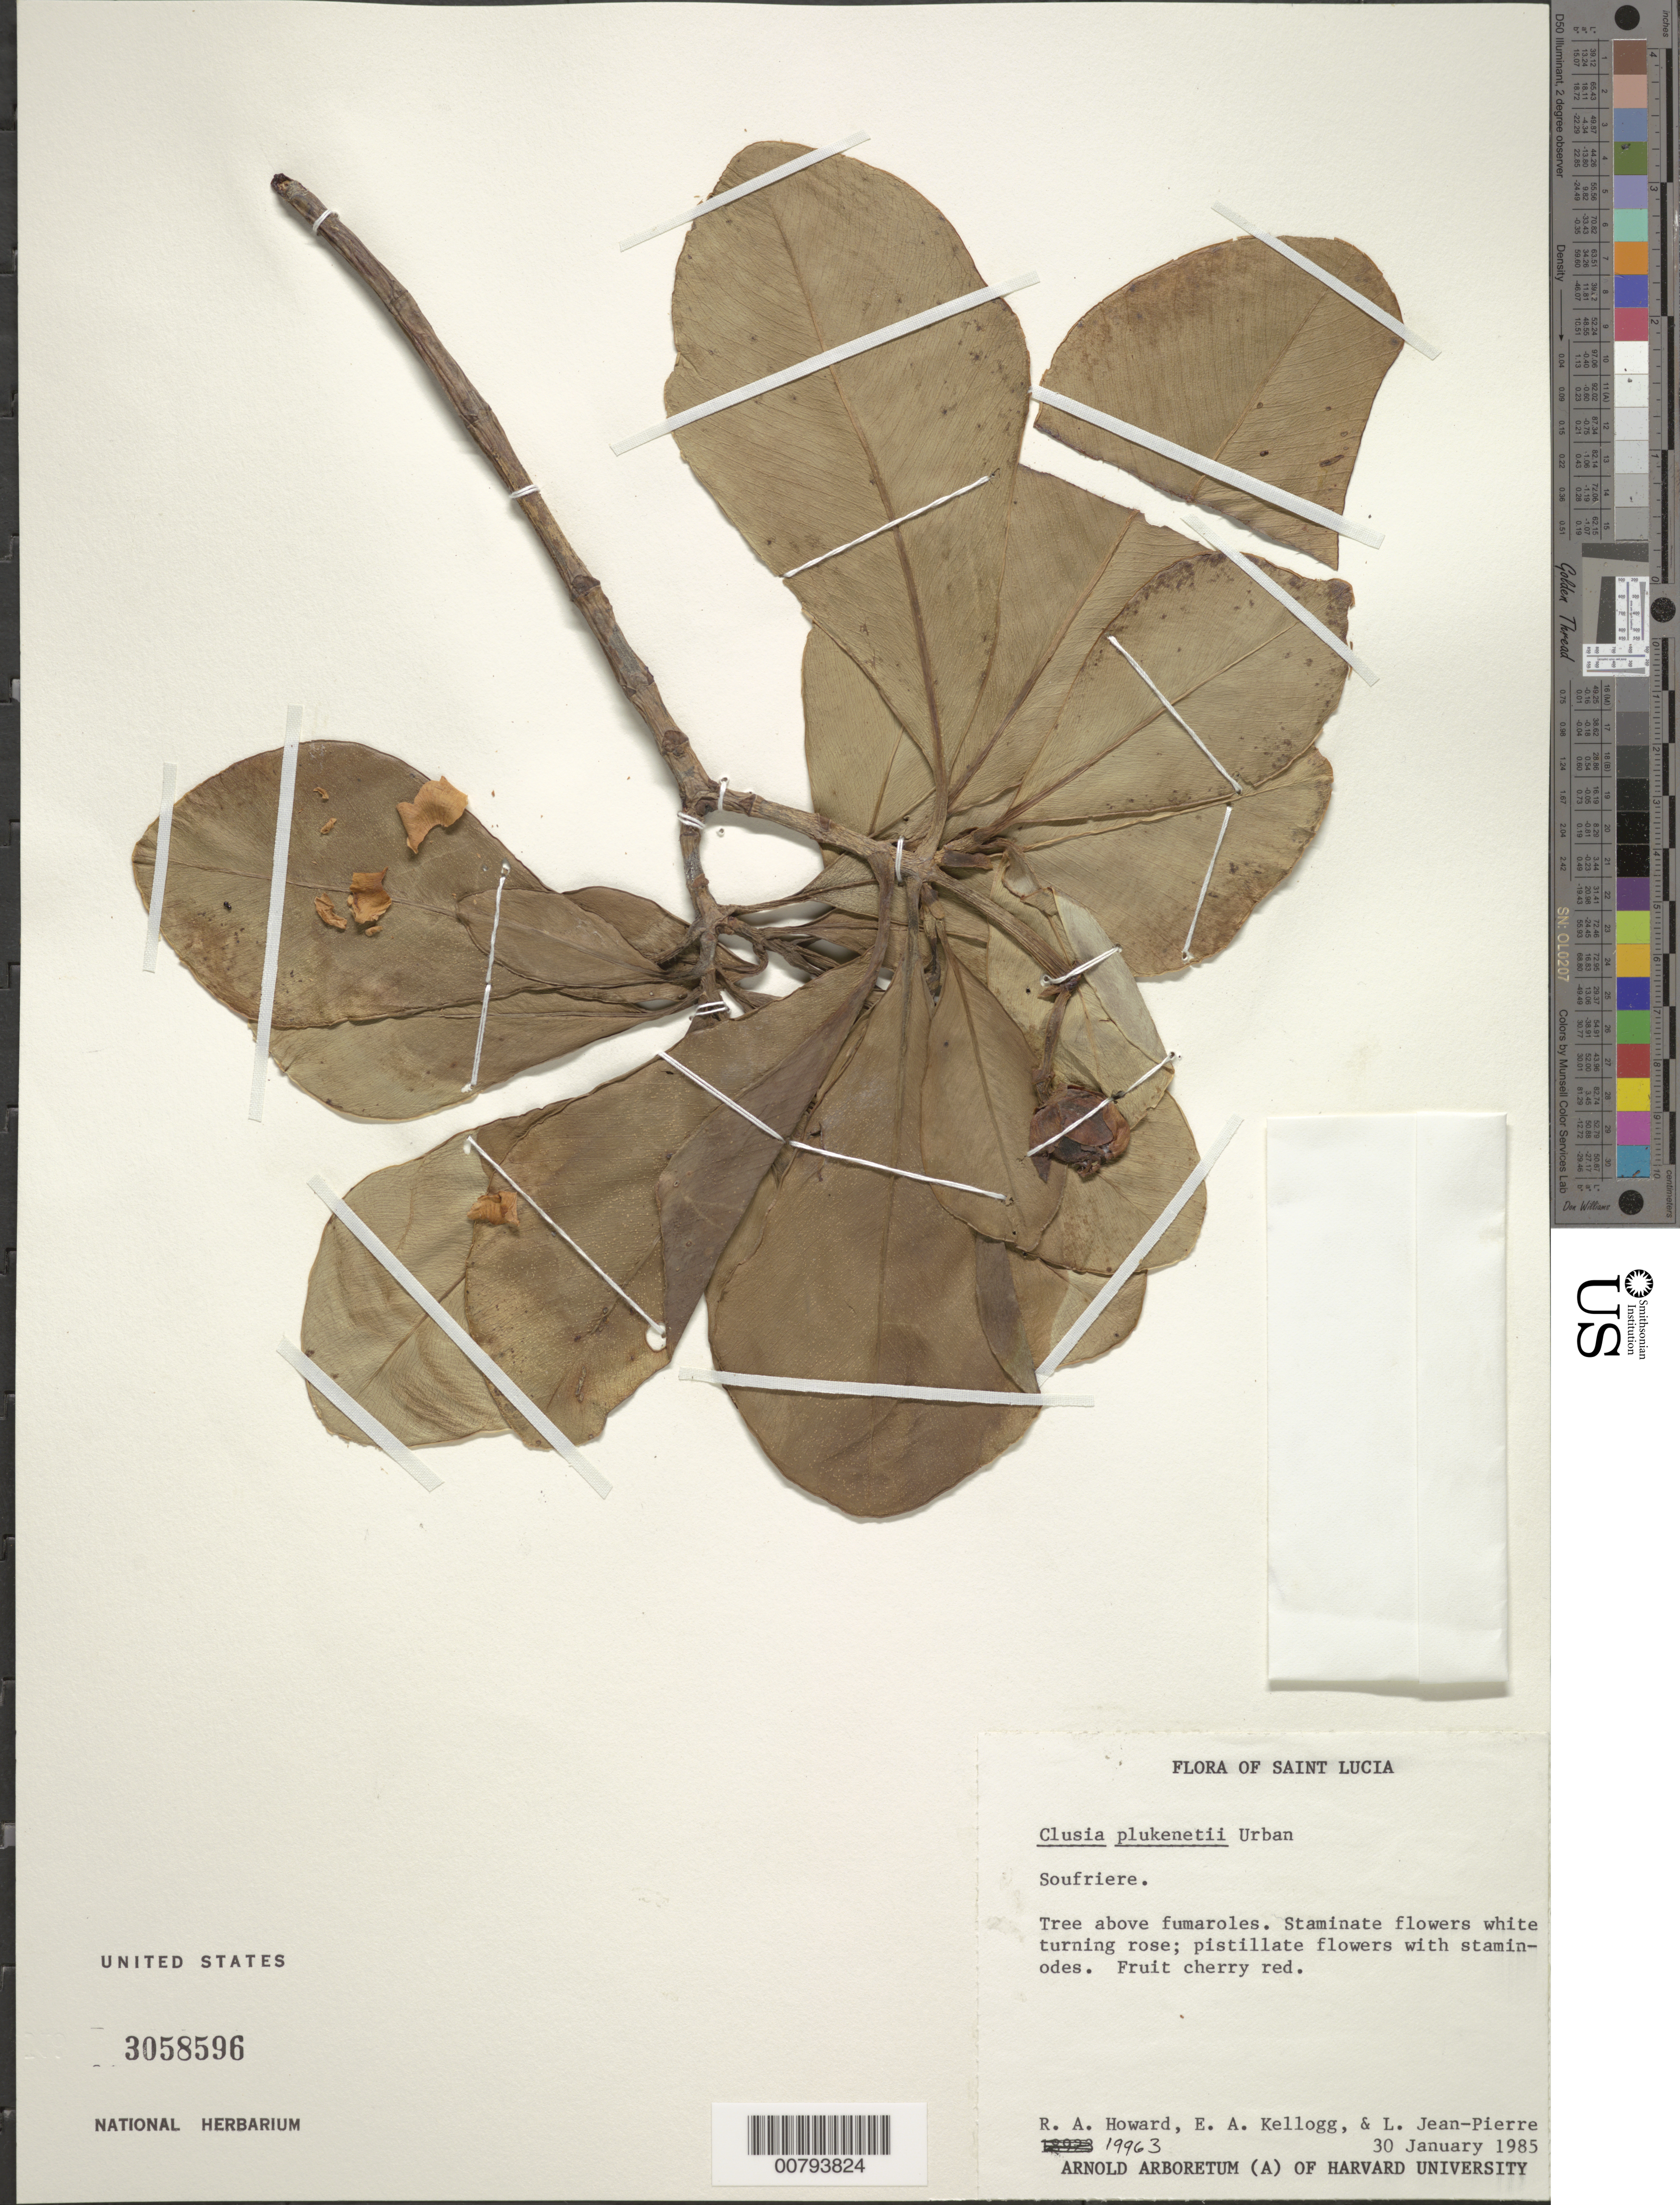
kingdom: Plantae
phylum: Tracheophyta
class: Magnoliopsida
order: Malpighiales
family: Clusiaceae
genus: Clusia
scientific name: Clusia plukenetii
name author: Urb.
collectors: R. A. Howard, E. A. Kellogg & L. L. Jean-Pierre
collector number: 19963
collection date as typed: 30 Jan 1985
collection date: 1985-01-30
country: St. Lucia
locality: Soufriere. Above fumaroles.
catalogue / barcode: US 3058596